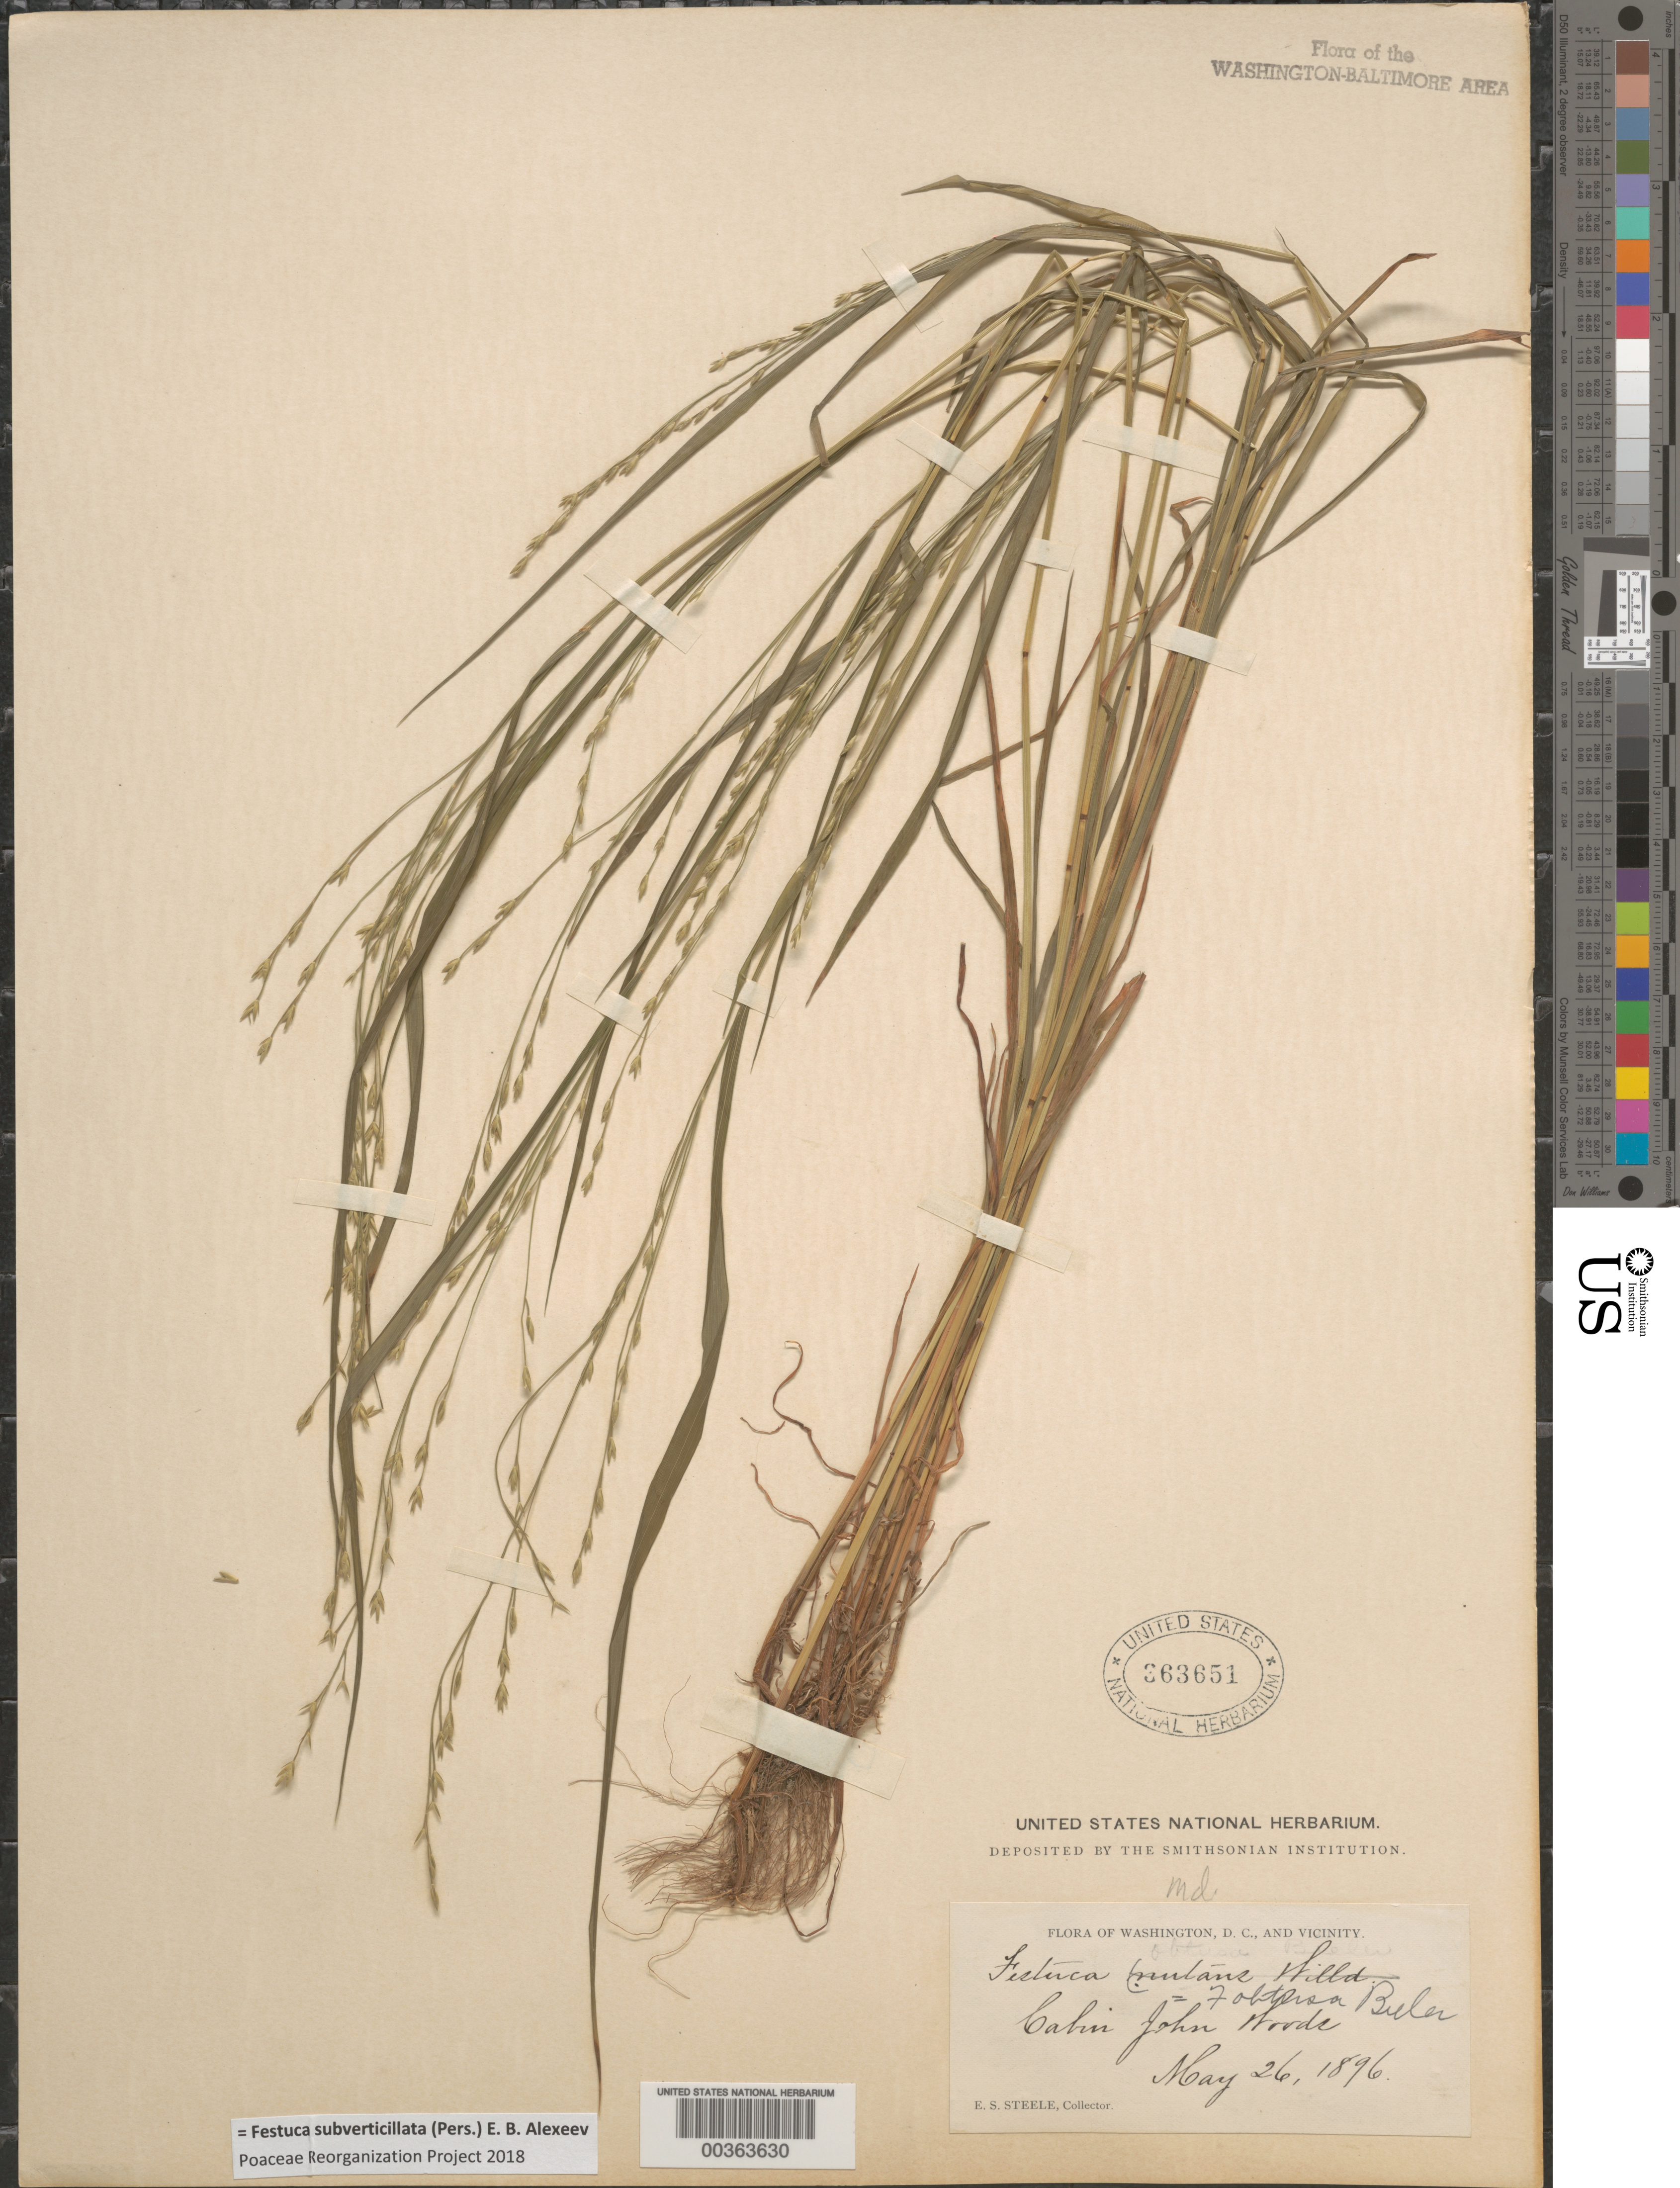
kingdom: Plantae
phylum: Tracheophyta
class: Liliopsida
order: Poales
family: Poaceae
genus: Festuca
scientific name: Festuca subverticillata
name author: (Pers.) E.B. Alexeev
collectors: E. Steele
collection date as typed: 26 May 1896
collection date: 1896-05-26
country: United States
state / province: Maryland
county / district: Montgomery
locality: Cabin John C. & O. Canal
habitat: Woods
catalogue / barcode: US 363651